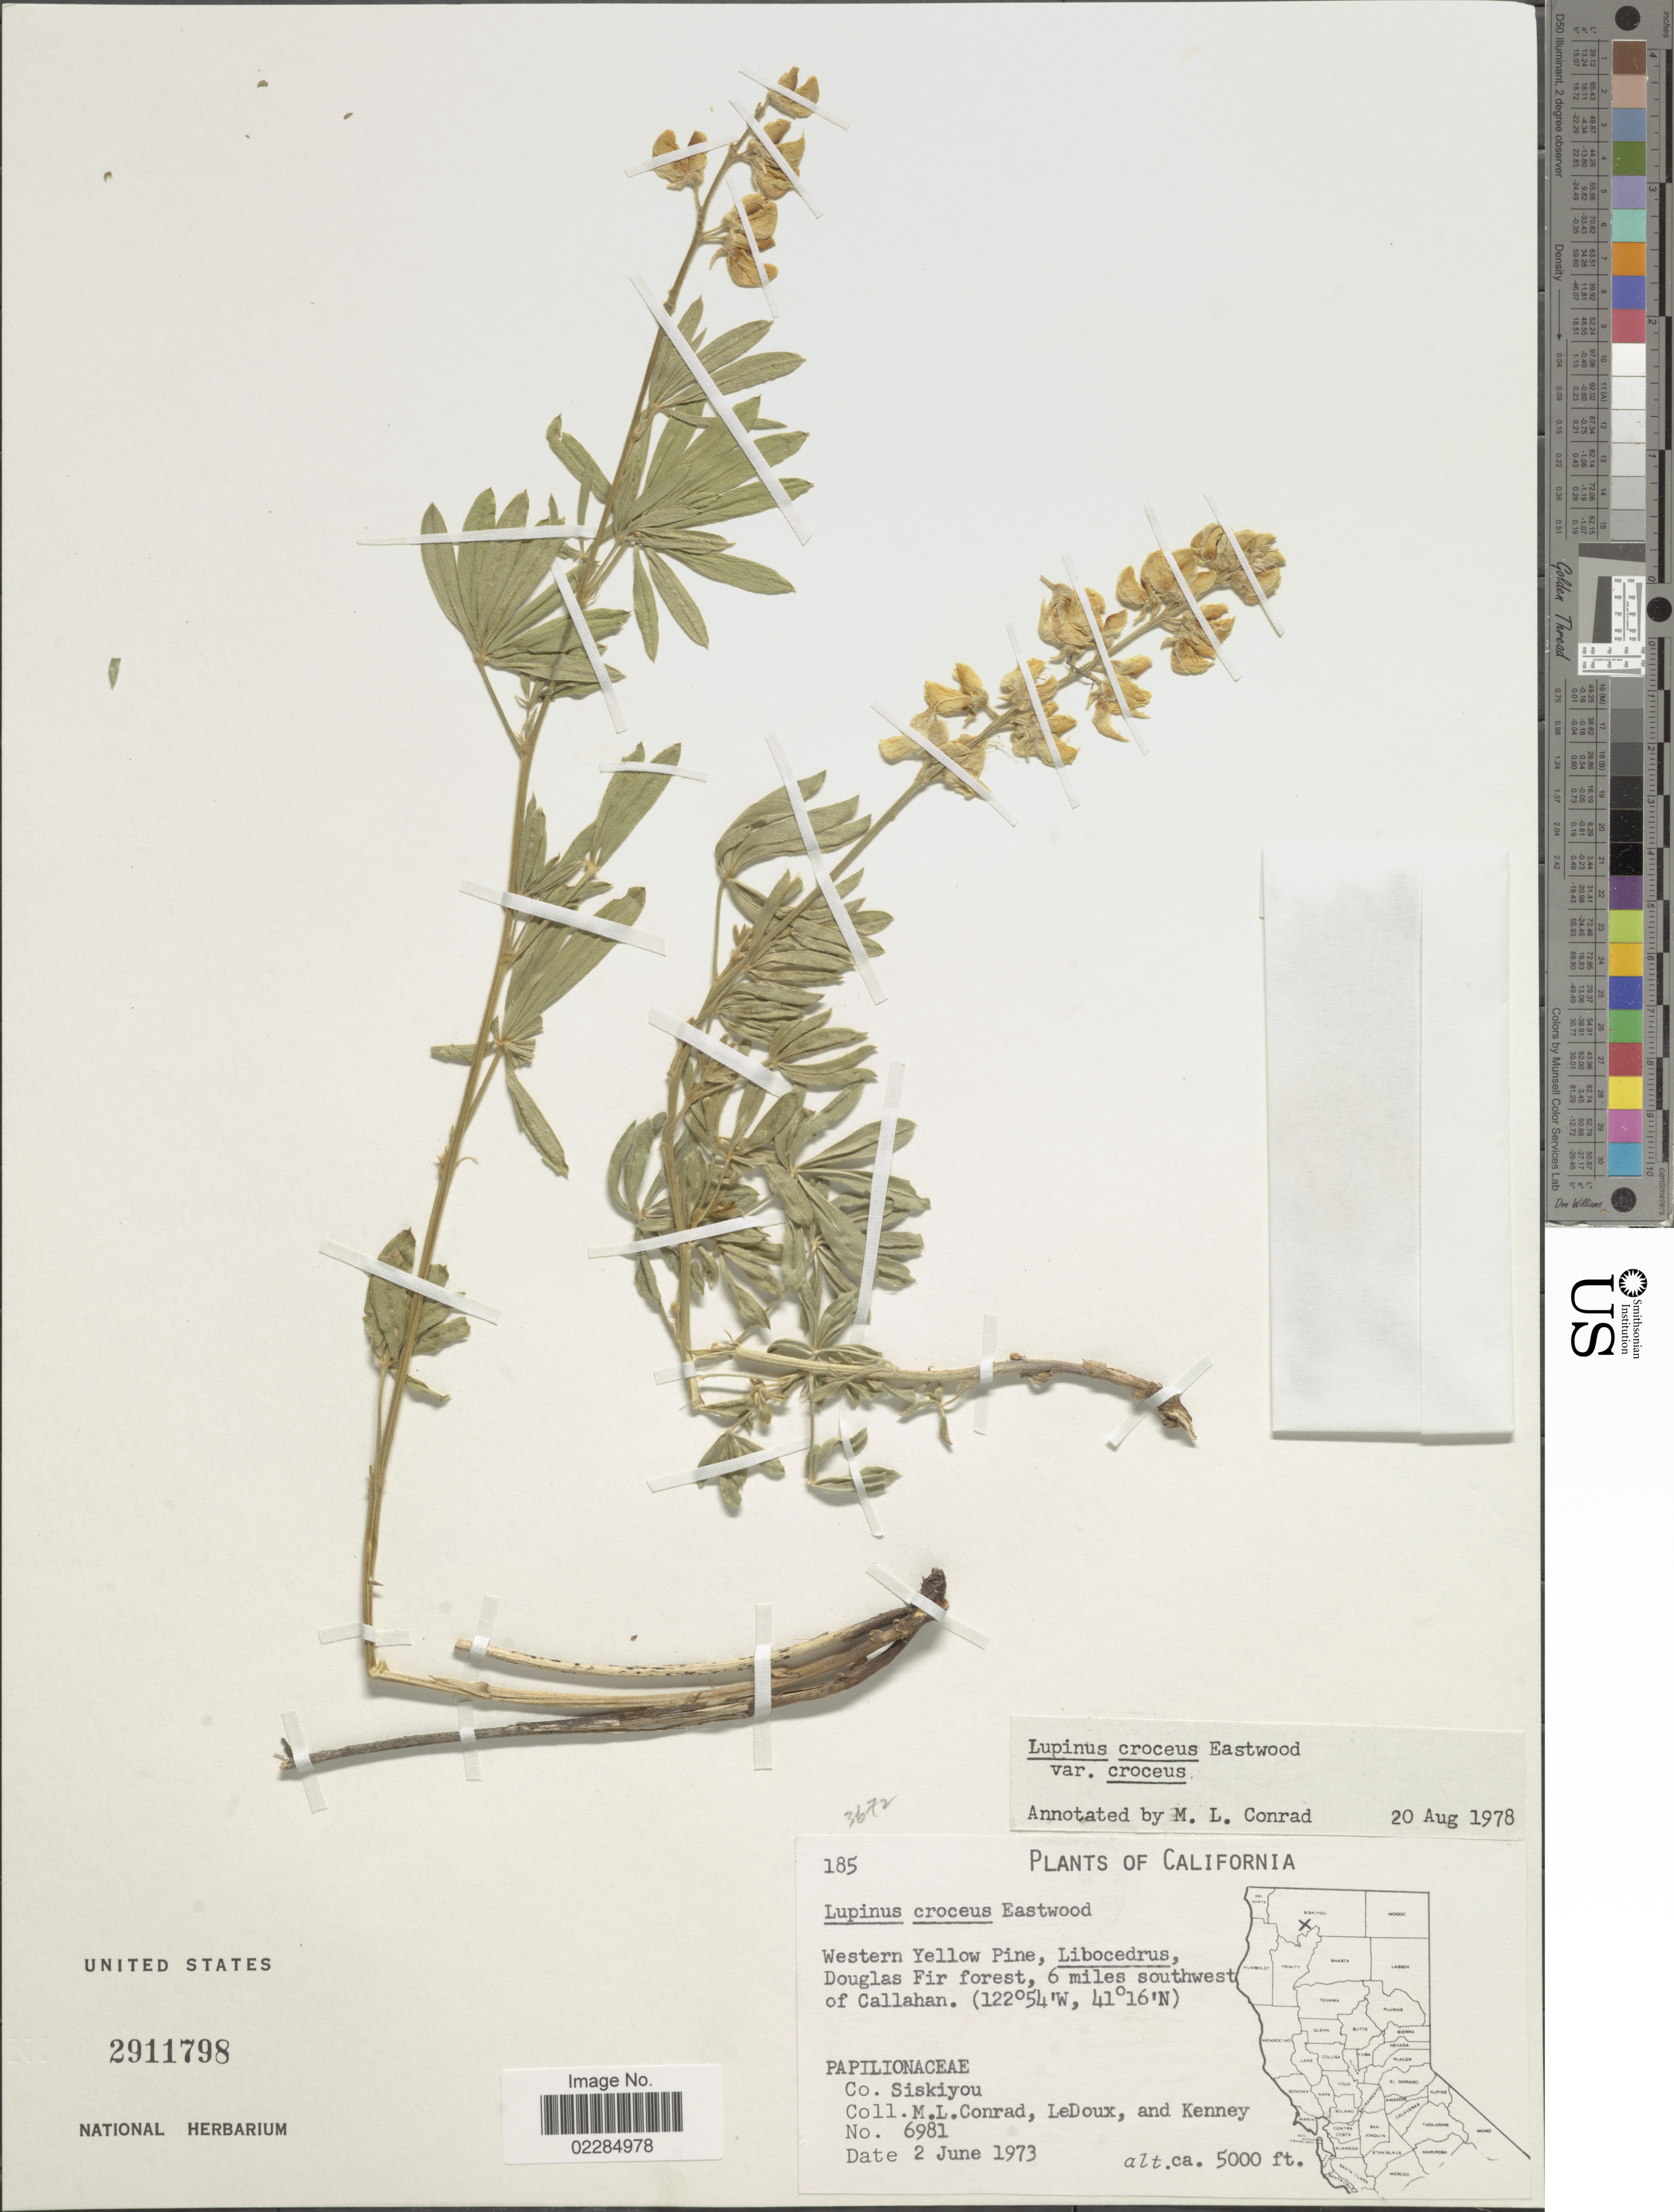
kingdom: Plantae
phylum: Tracheophyta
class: Magnoliopsida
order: Fabales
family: Fabaceae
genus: Lupinus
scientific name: Lupinus croceus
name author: Eastw.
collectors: M. Conrad, -. Ledoux & Kenney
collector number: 6981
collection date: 1973-06-02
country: United States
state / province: California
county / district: Siskiyou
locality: Douglas Fir forest, 6 miles southwest of Callahan. Co. Siskiyou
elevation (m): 1524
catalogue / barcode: US 2911798